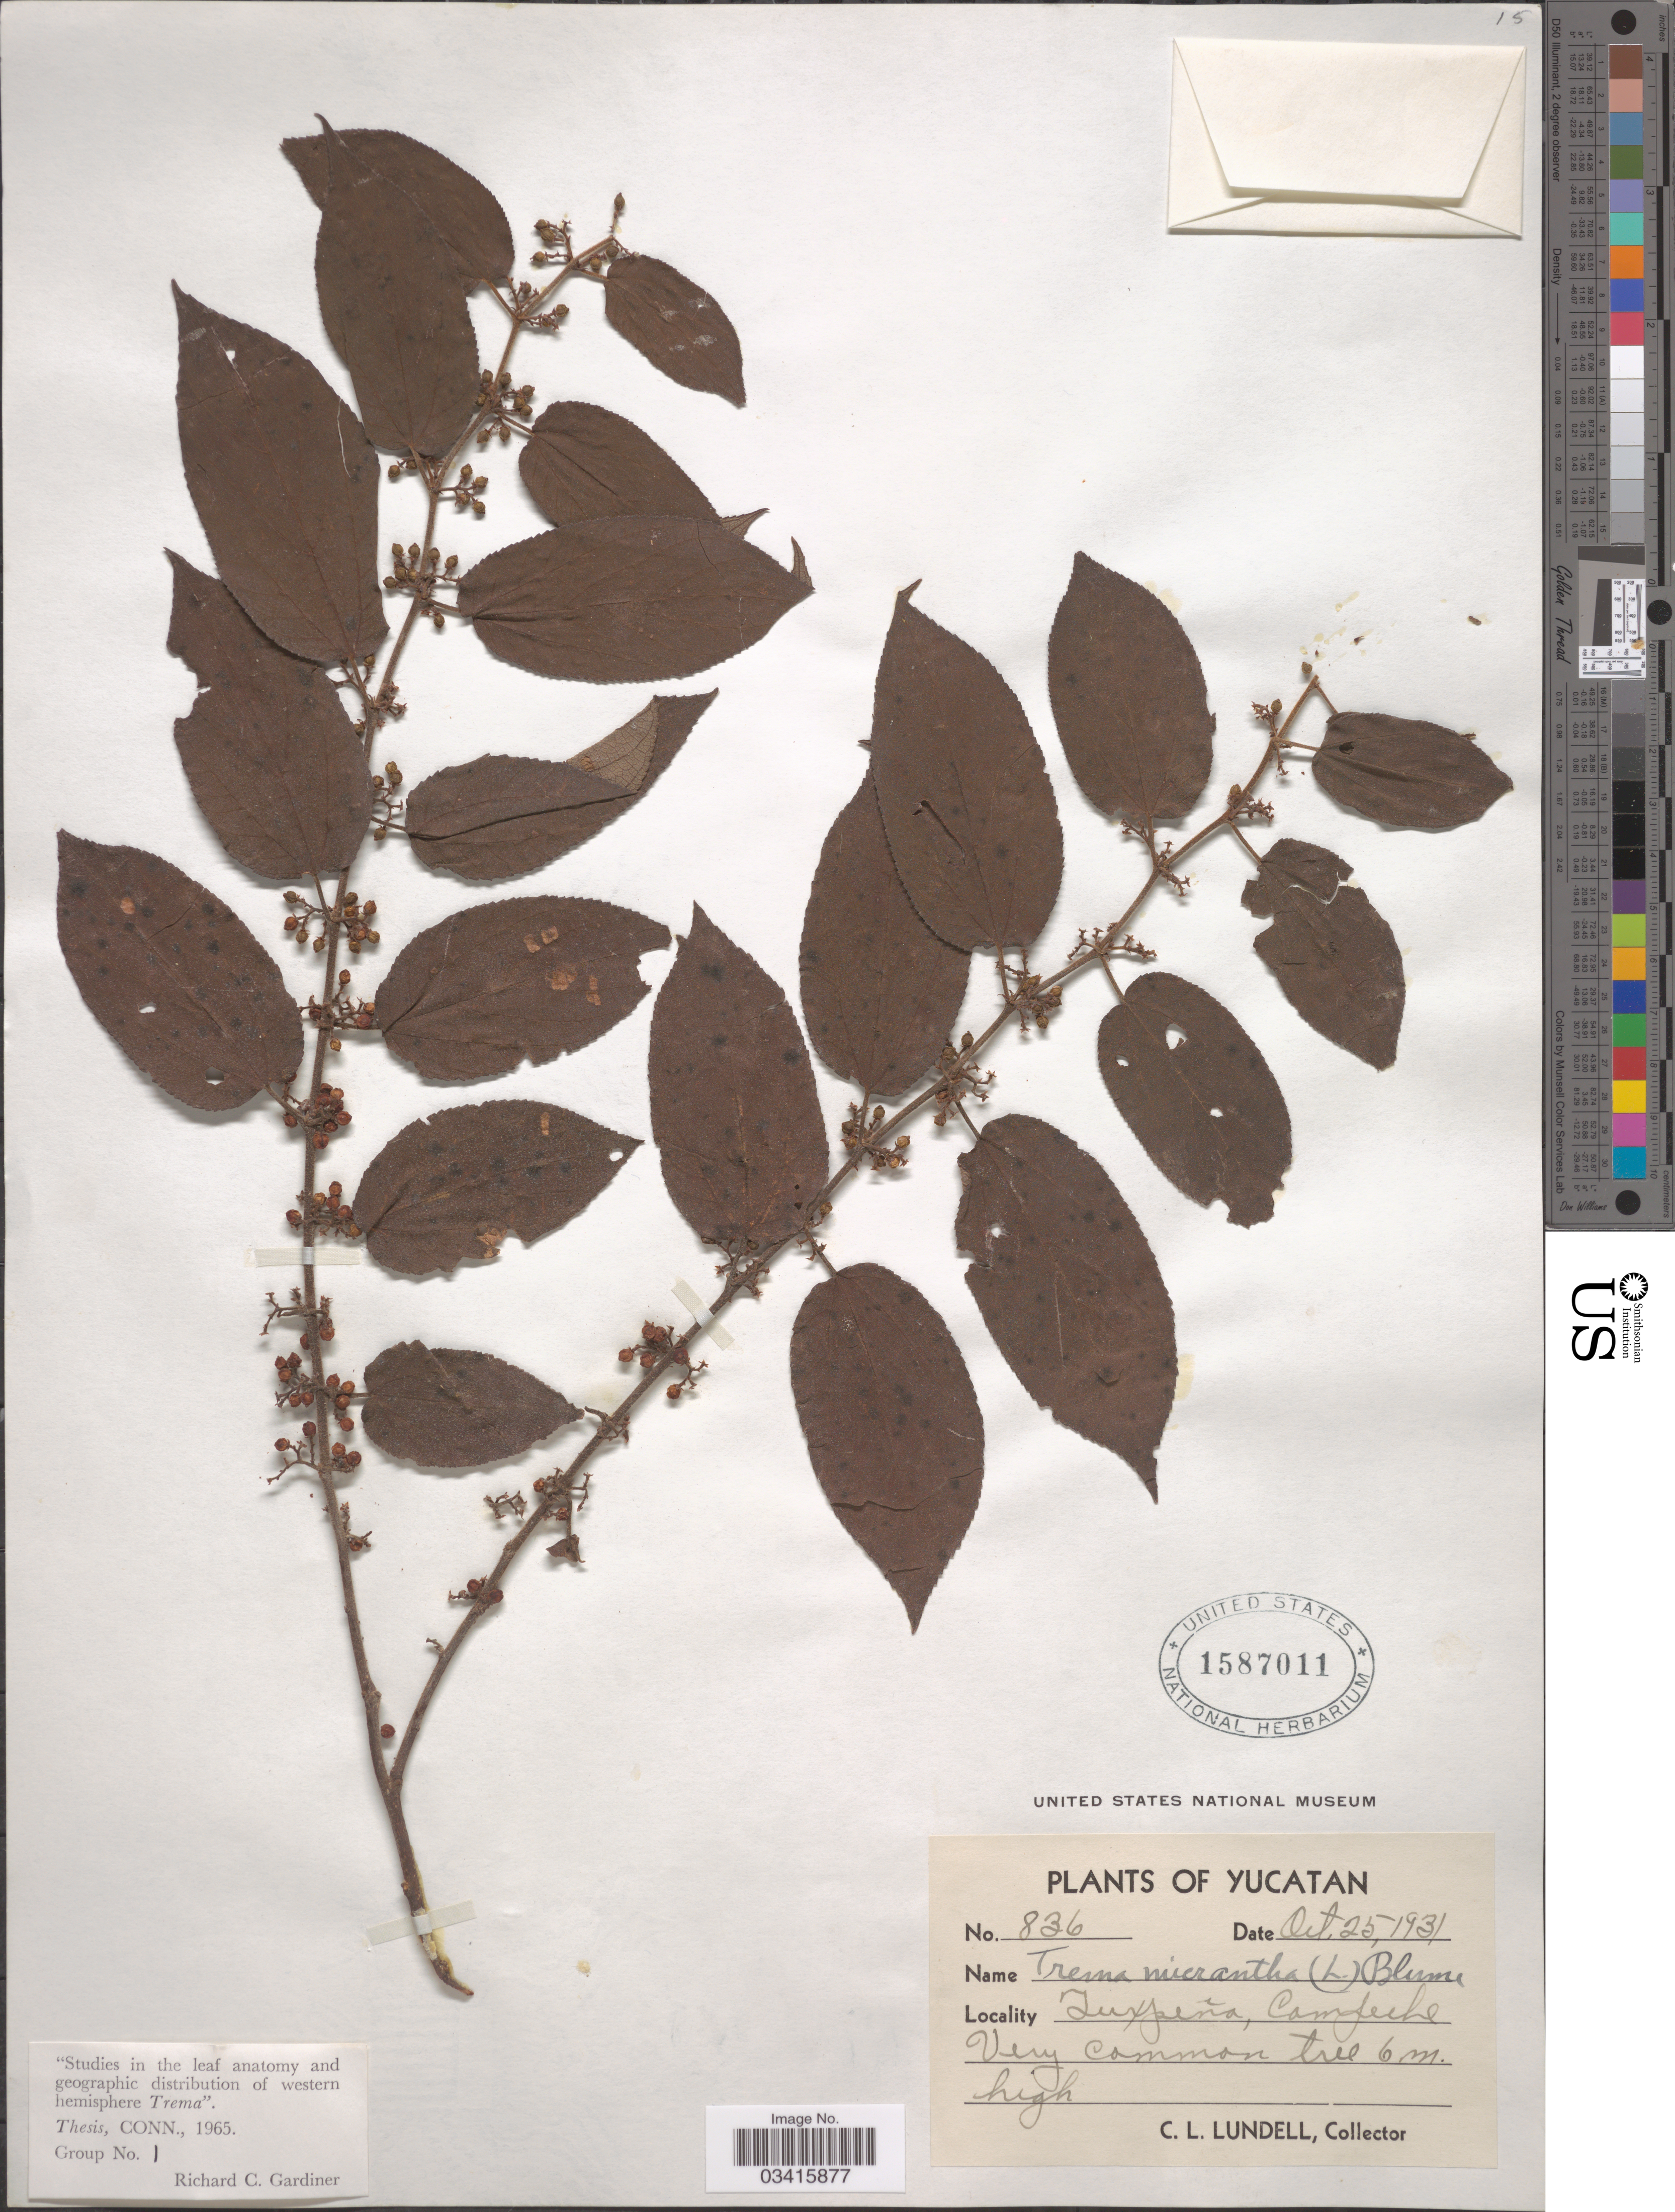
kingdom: Plantae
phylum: Tracheophyta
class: Magnoliopsida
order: Rosales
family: Cannabaceae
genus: Trema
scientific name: Trema micranthum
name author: (L.) Blume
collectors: C. L. Lundell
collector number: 836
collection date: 1931-10-25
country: Mexico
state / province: Campeche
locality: Tuxpeña. Yucatan [unsure placement].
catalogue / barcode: US 1587011